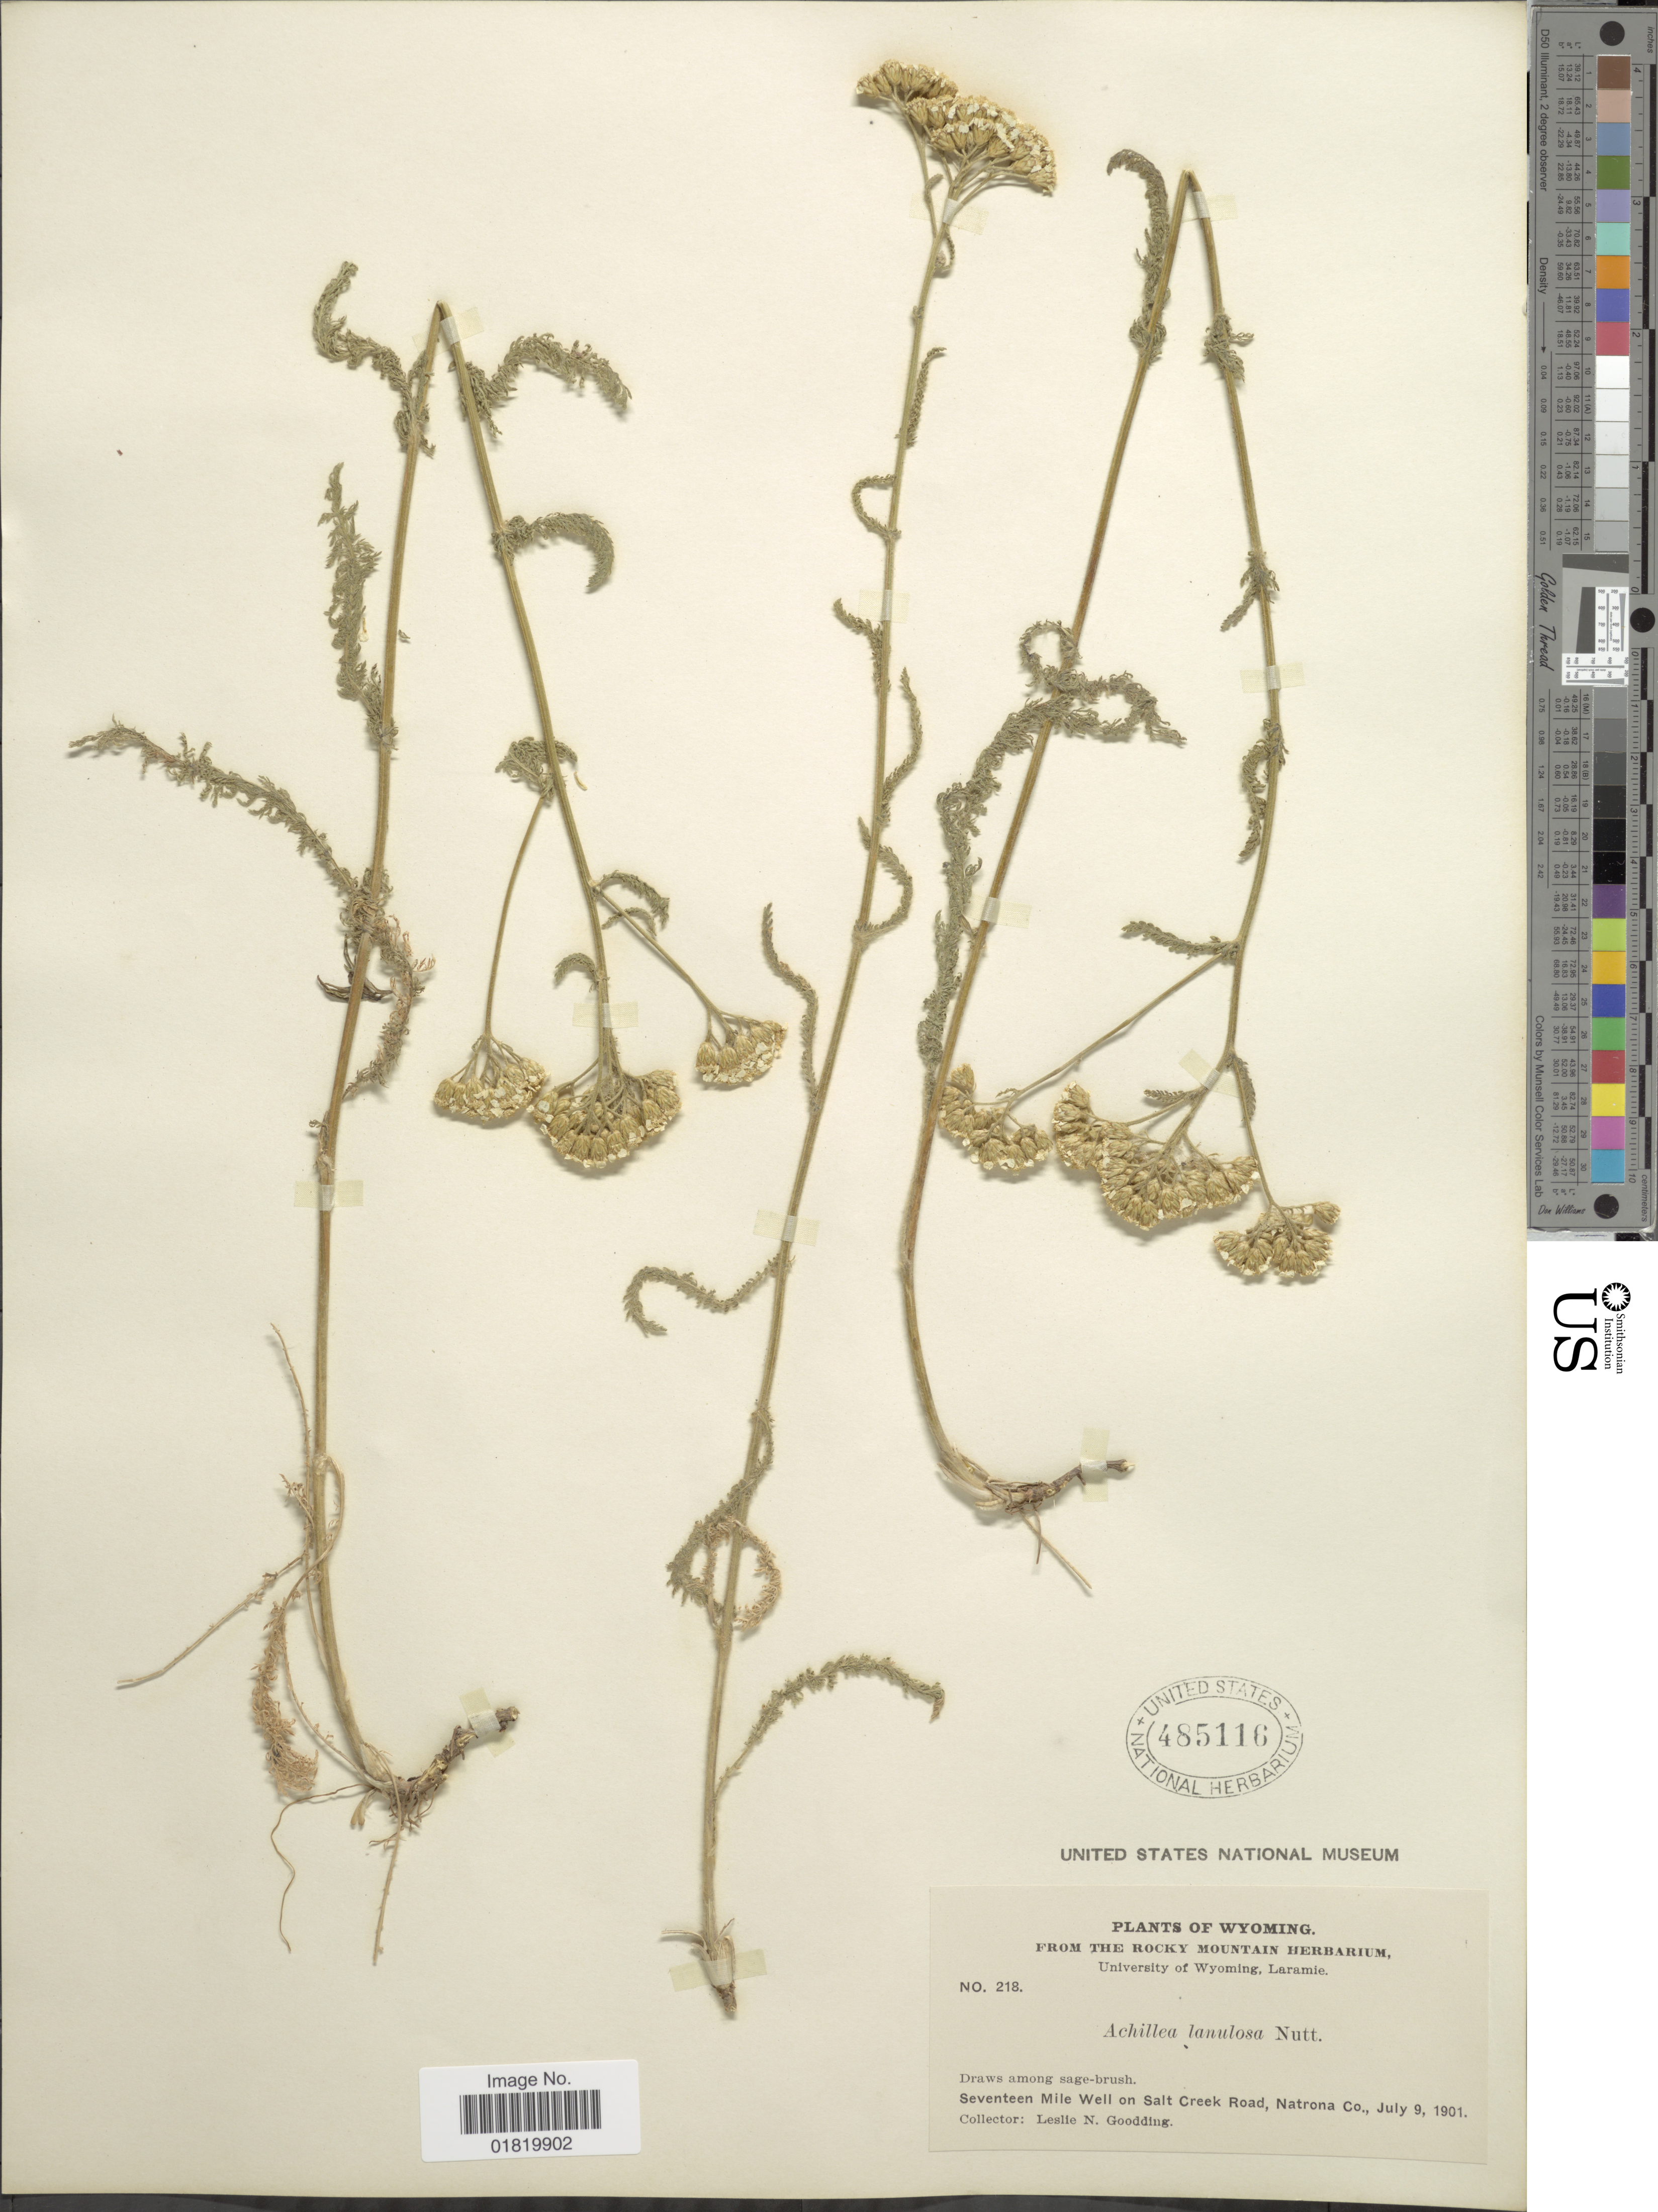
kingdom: Plantae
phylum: Tracheophyta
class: Magnoliopsida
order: Asterales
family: Asteraceae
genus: Achillea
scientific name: Achillea lanulosa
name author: Nutt.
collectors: L. Godding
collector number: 218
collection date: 1901-07-09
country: United States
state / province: Wyoming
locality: Seventeen Mile Well on Salt Creek Road, Natrona Co.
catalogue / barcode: US 485116